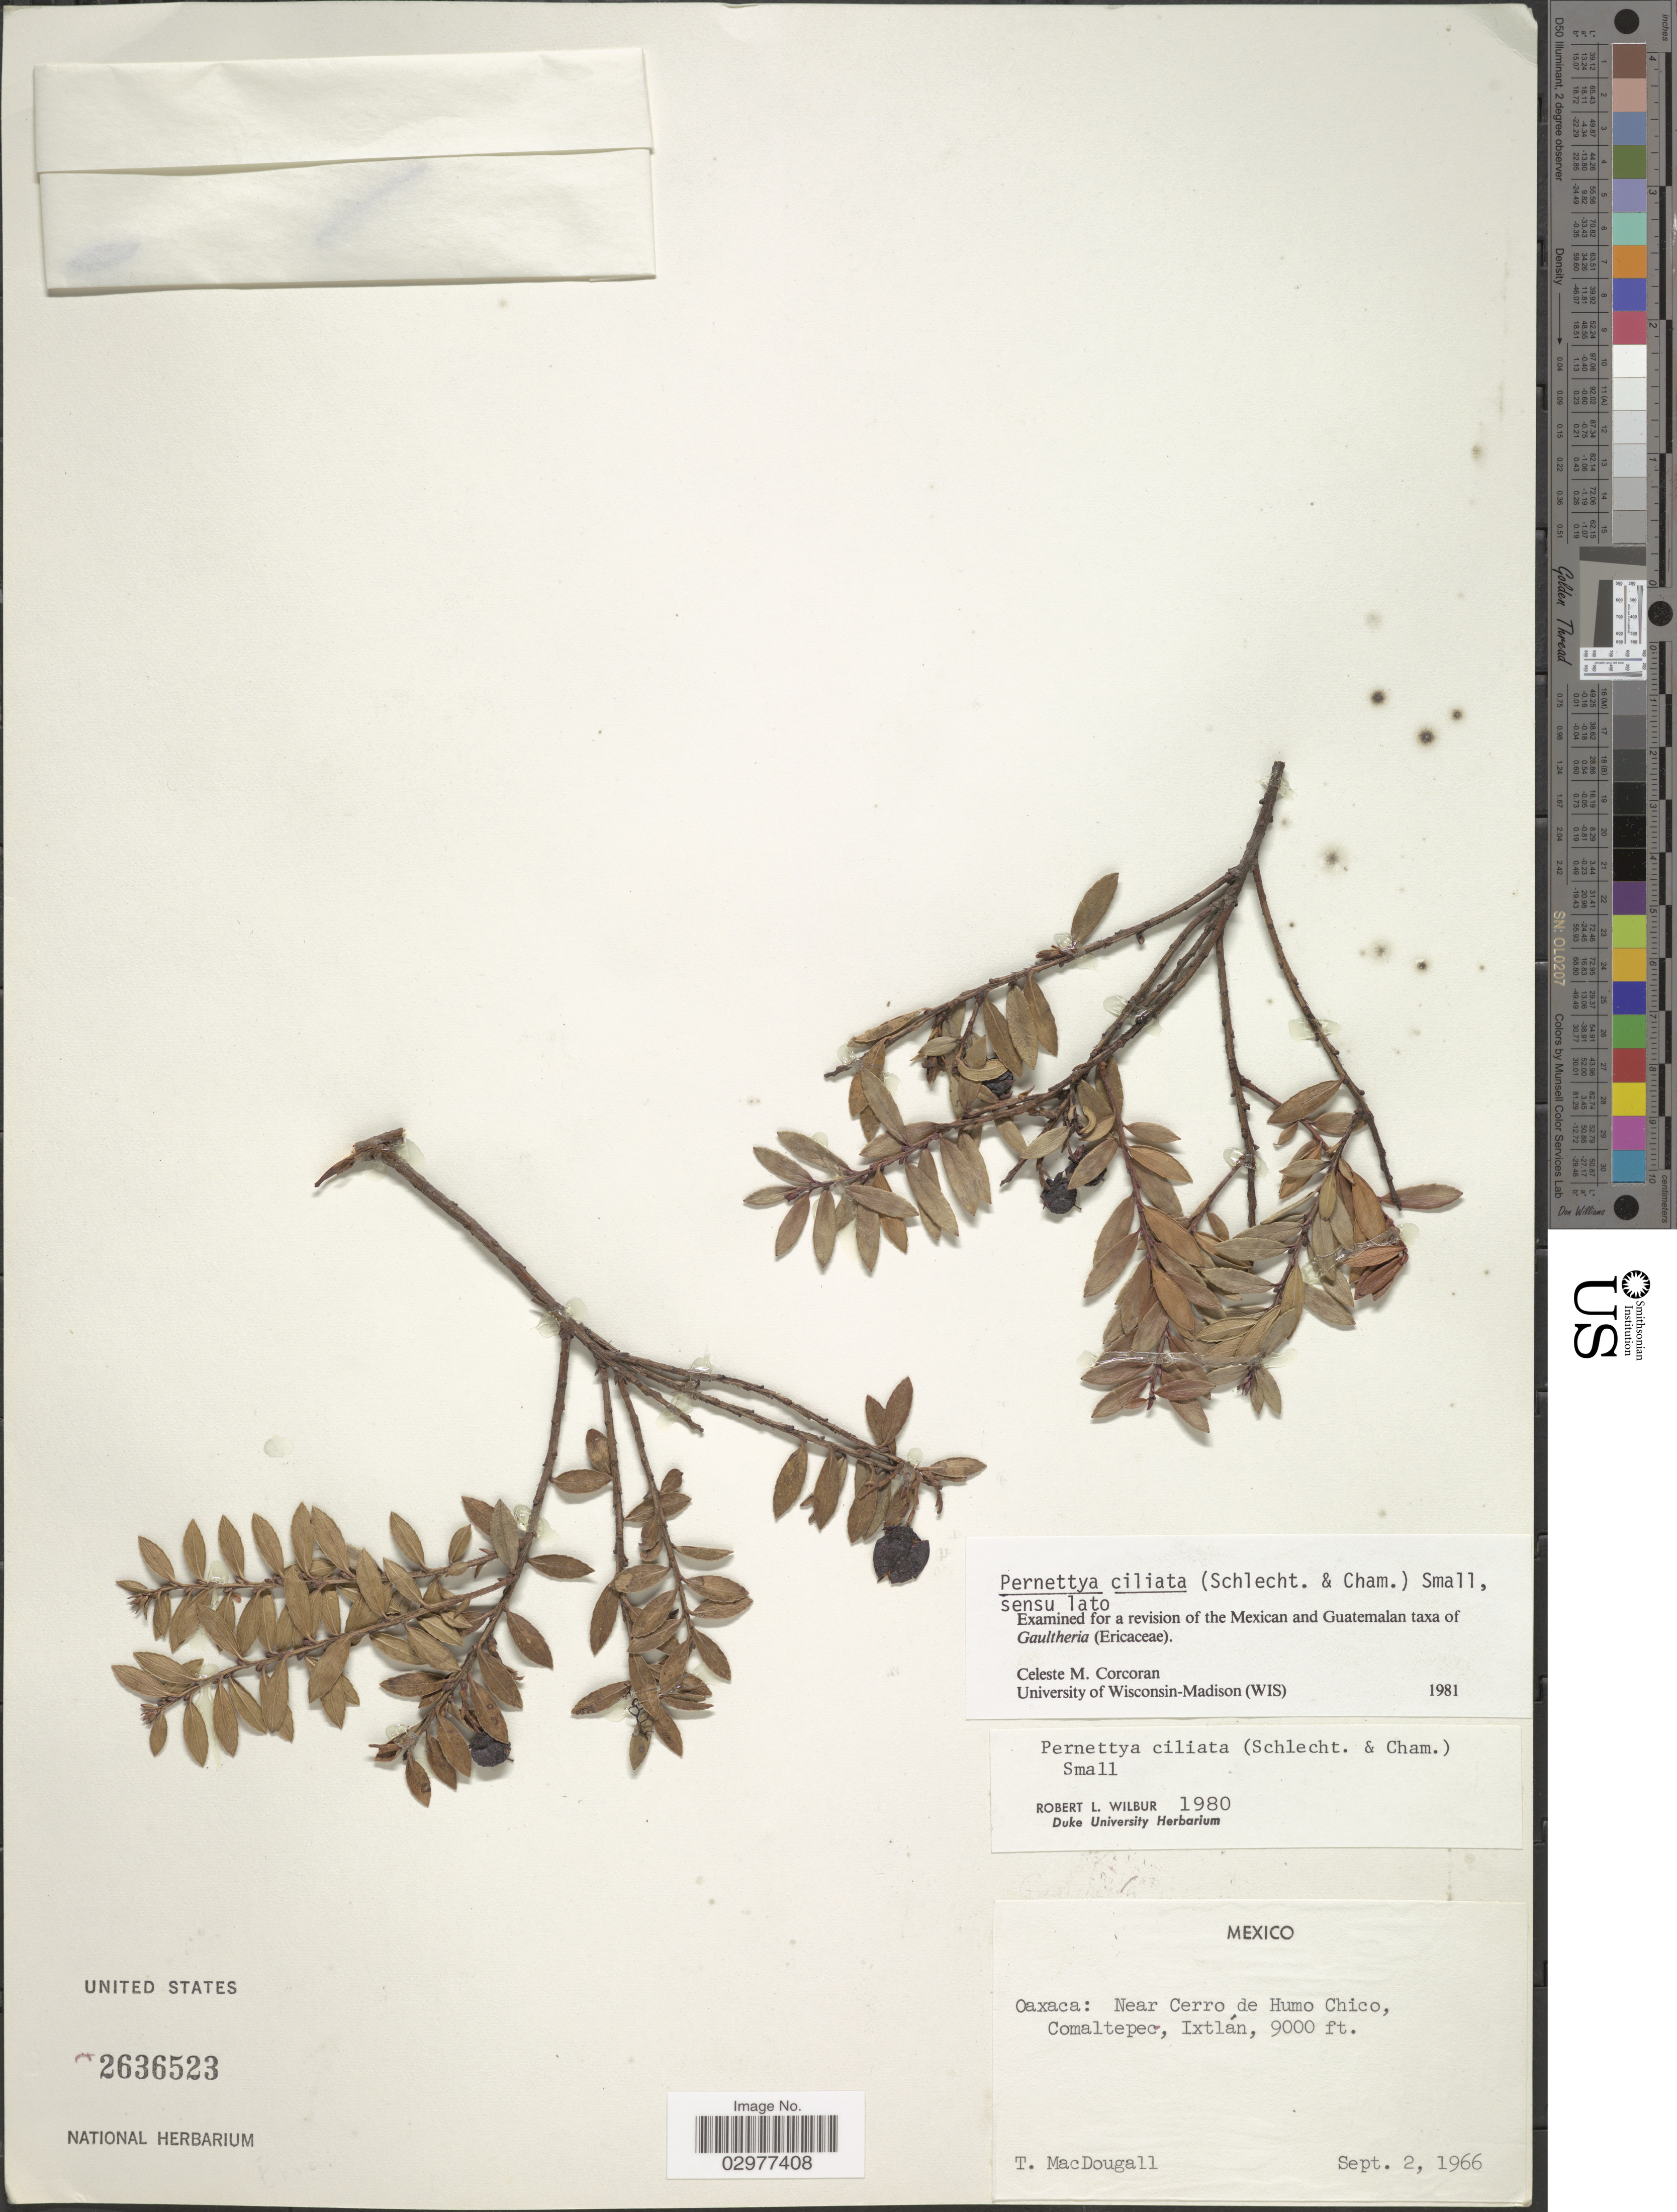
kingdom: Plantae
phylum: Tracheophyta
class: Magnoliopsida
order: Ericales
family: Ericaceae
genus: Pernettya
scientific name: Pernettya prostrata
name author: (Cav.) DC.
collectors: T. B. MacDougall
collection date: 1966-09-02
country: Mexico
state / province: Oaxaca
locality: Near Cerro de Humo Chico, Comatepec, Ixtlán.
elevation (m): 2743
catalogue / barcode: US 2636523